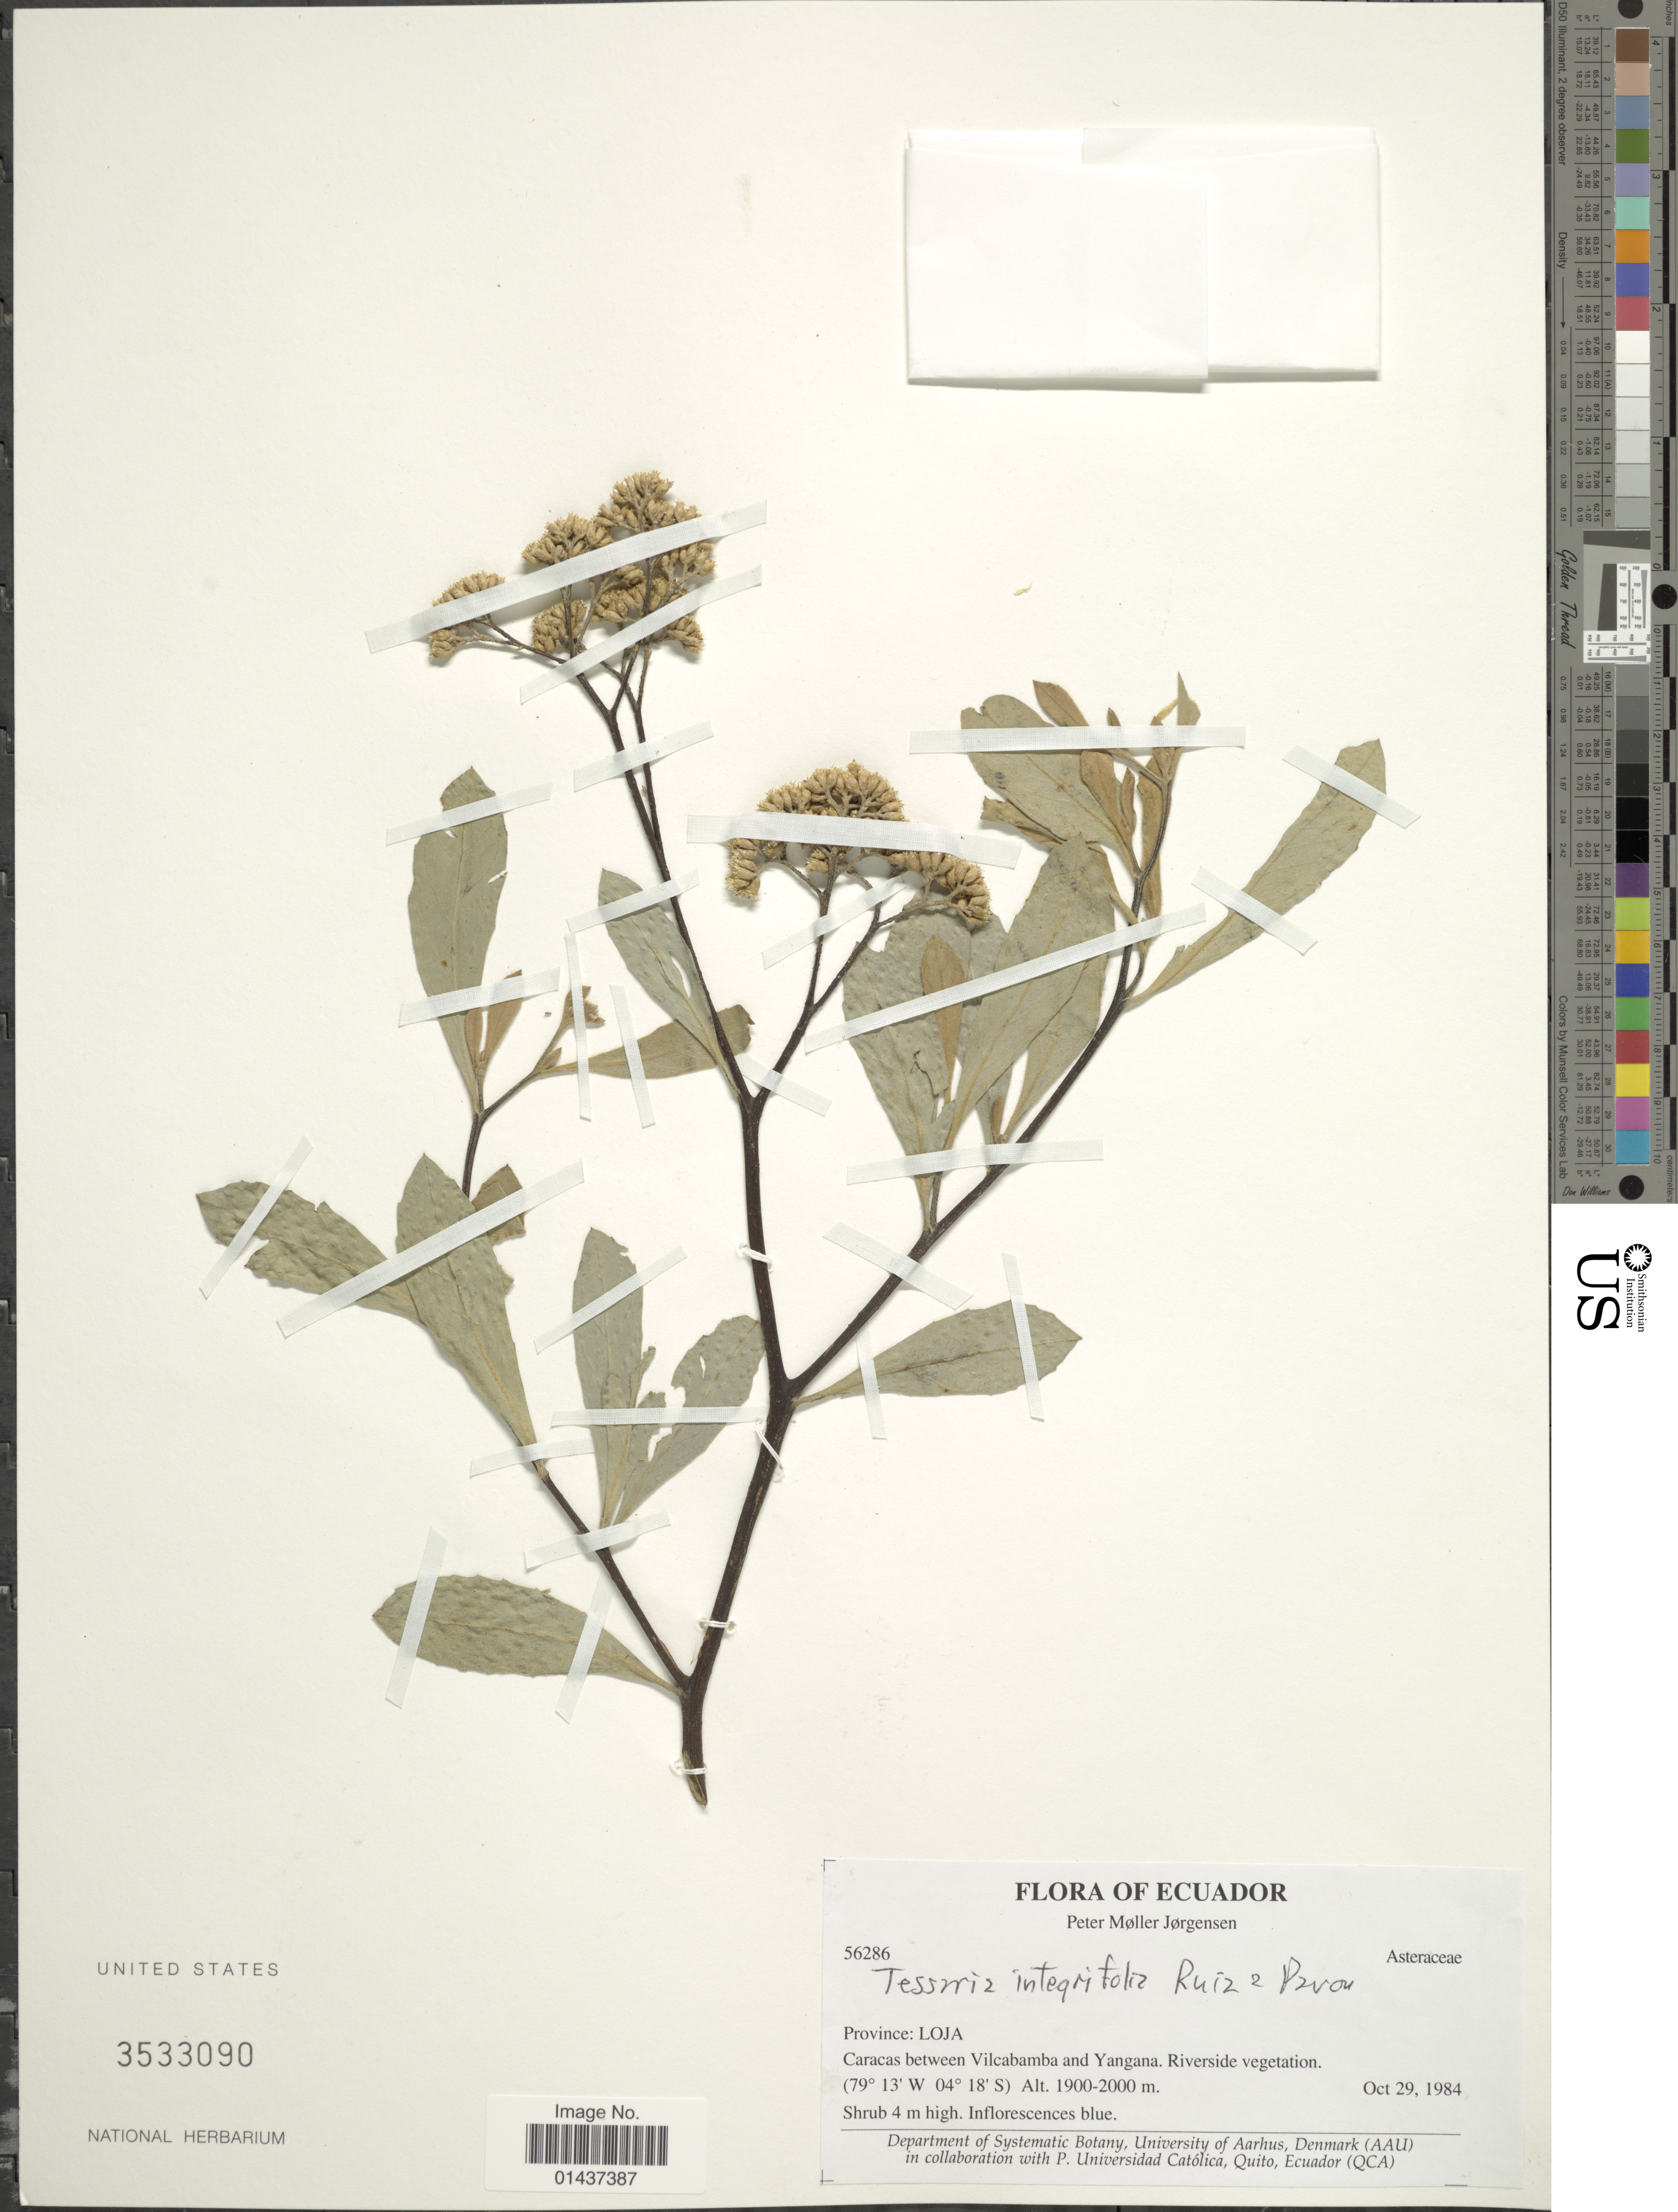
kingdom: Plantae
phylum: Tracheophyta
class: Magnoliopsida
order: Asterales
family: Asteraceae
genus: Tessaria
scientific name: Tessaria integrifolia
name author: Ruiz & Pav.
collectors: P. M. Jørgensen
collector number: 56286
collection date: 1984-10-29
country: Ecuador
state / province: Loja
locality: Caracas between Vilcabamba and Yangana. Riverside vegetation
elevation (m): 1900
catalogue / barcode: US 3533090